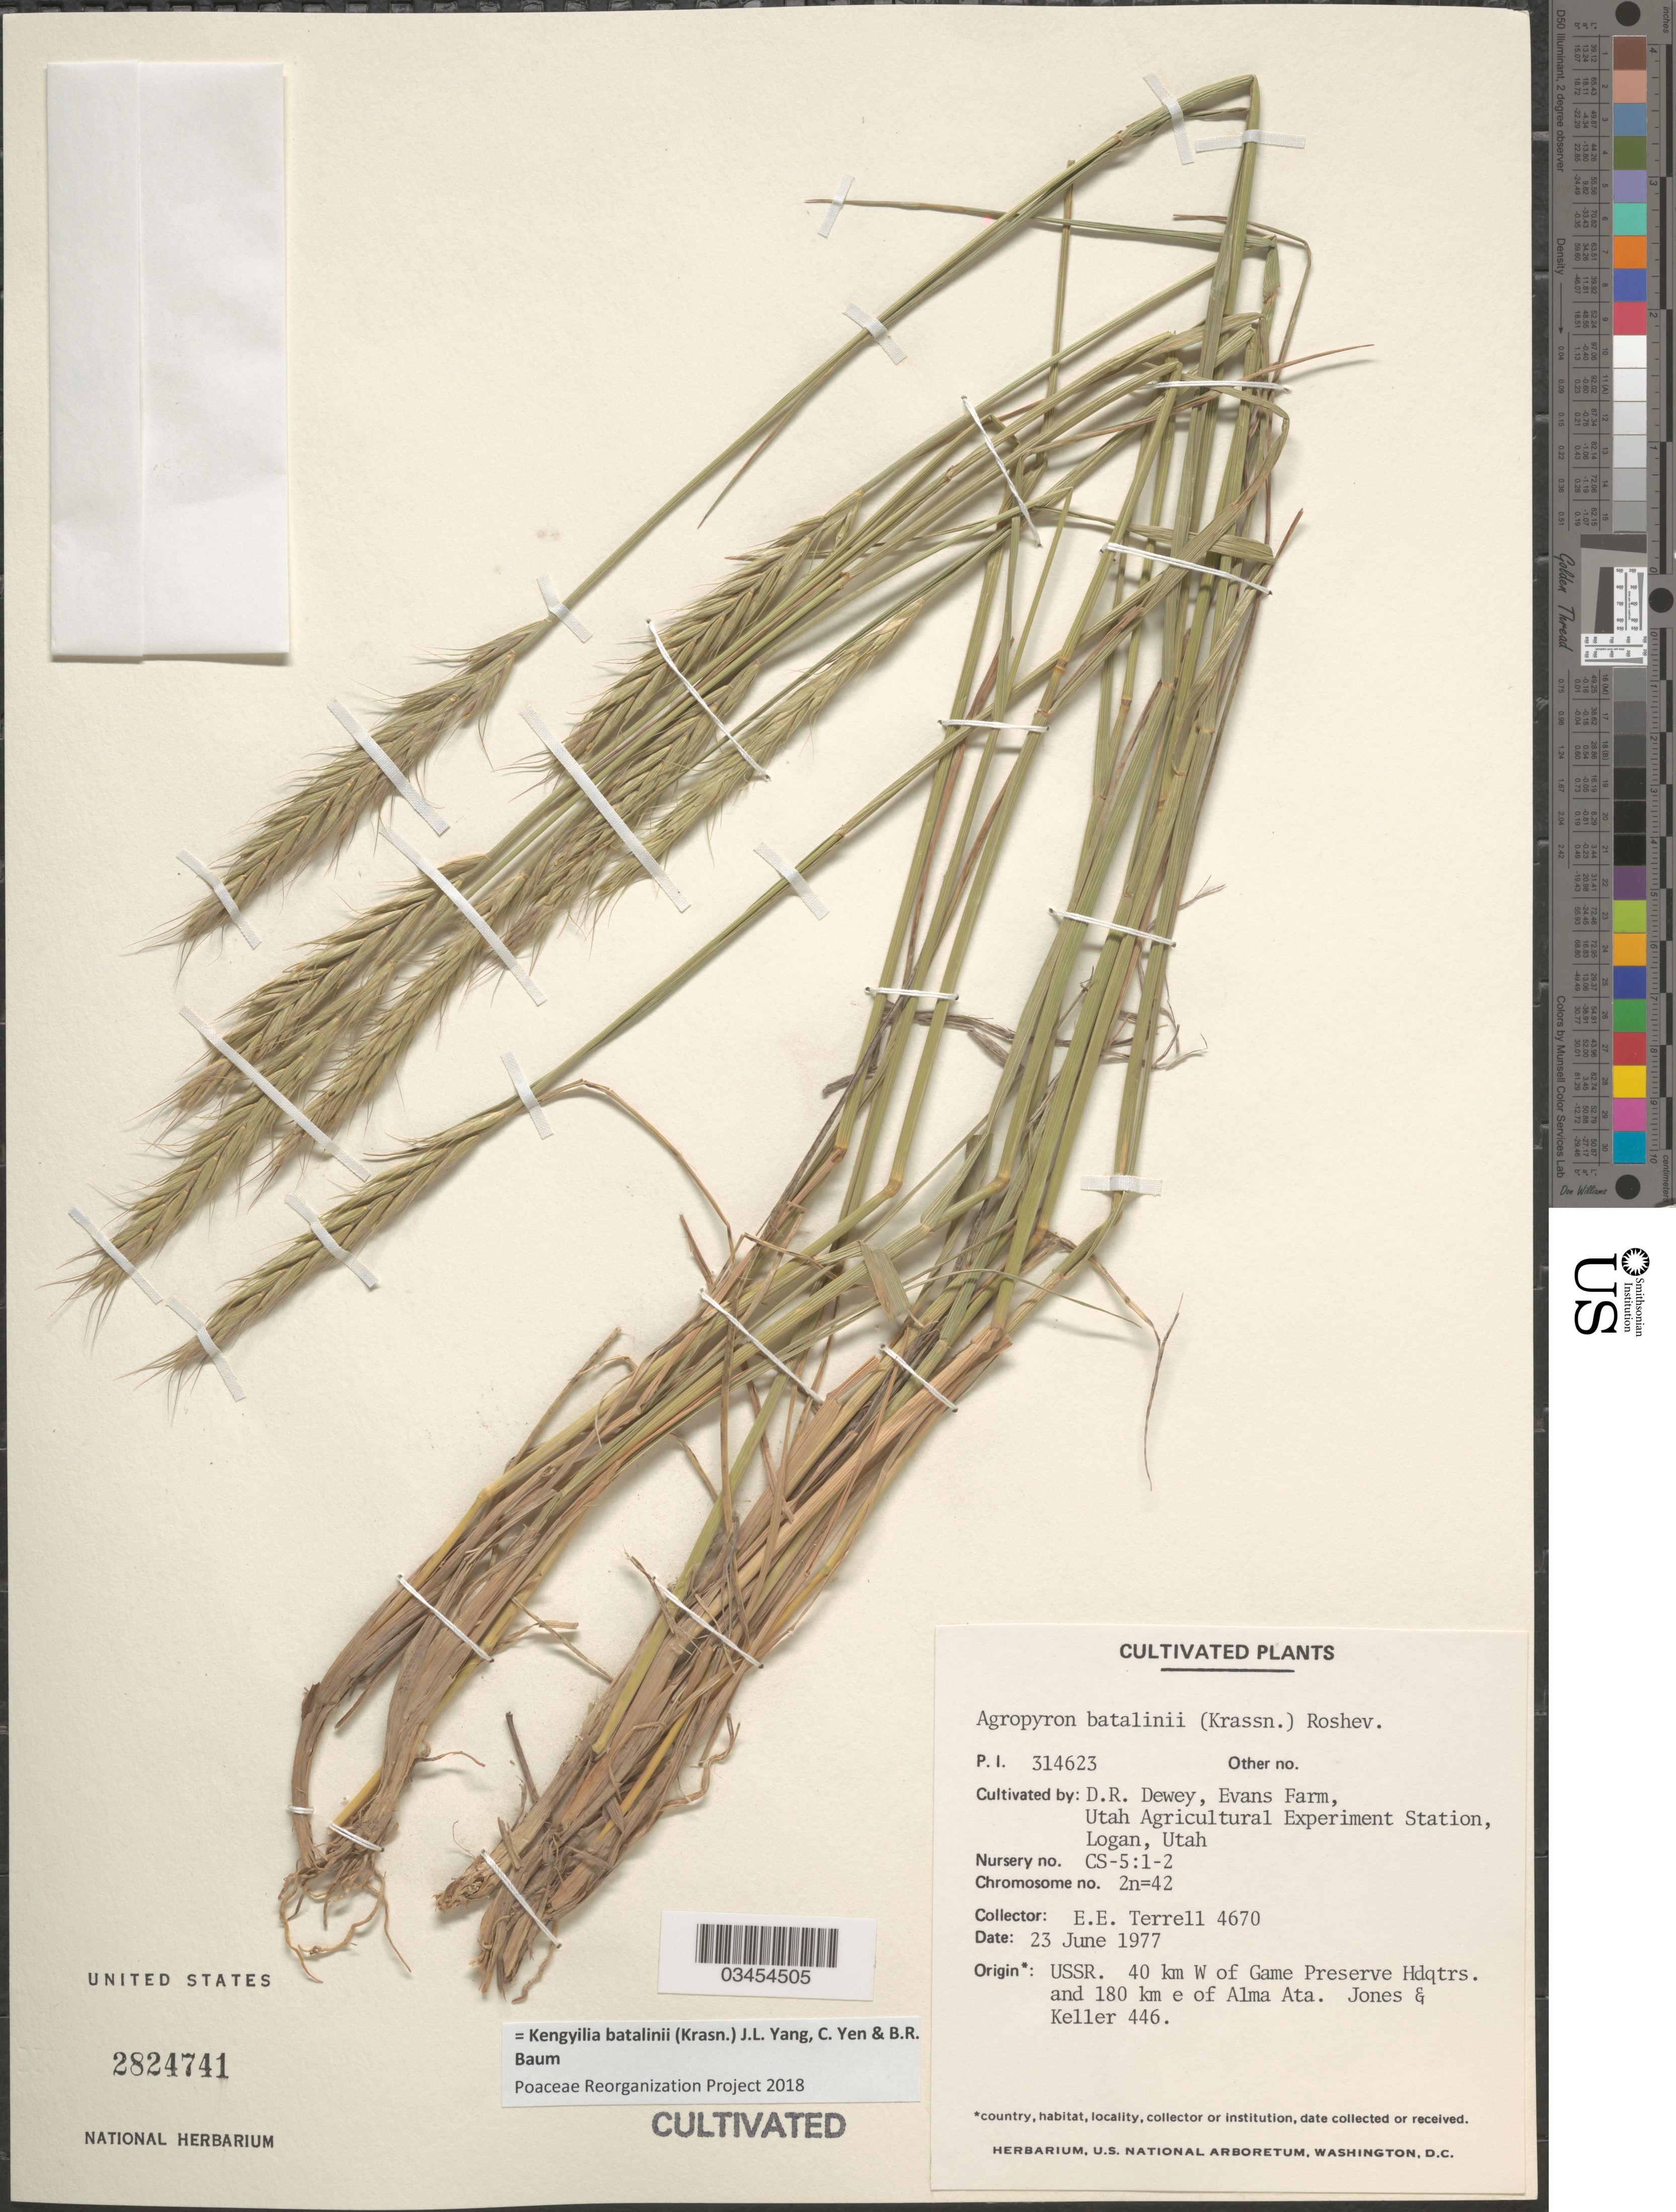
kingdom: Plantae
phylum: Tracheophyta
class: Liliopsida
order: Poales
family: Poaceae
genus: Kengyilia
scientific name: Kengyilia batalinii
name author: (Krasn.) J.L. Yang et al.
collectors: D. Dewey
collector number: P.I.314623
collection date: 1977-06-23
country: United States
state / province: Utah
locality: Evans Farm, Utah Agricultural Experiment Station, Logan. Nursery no. CS-5:1-2.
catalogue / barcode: US 2824741